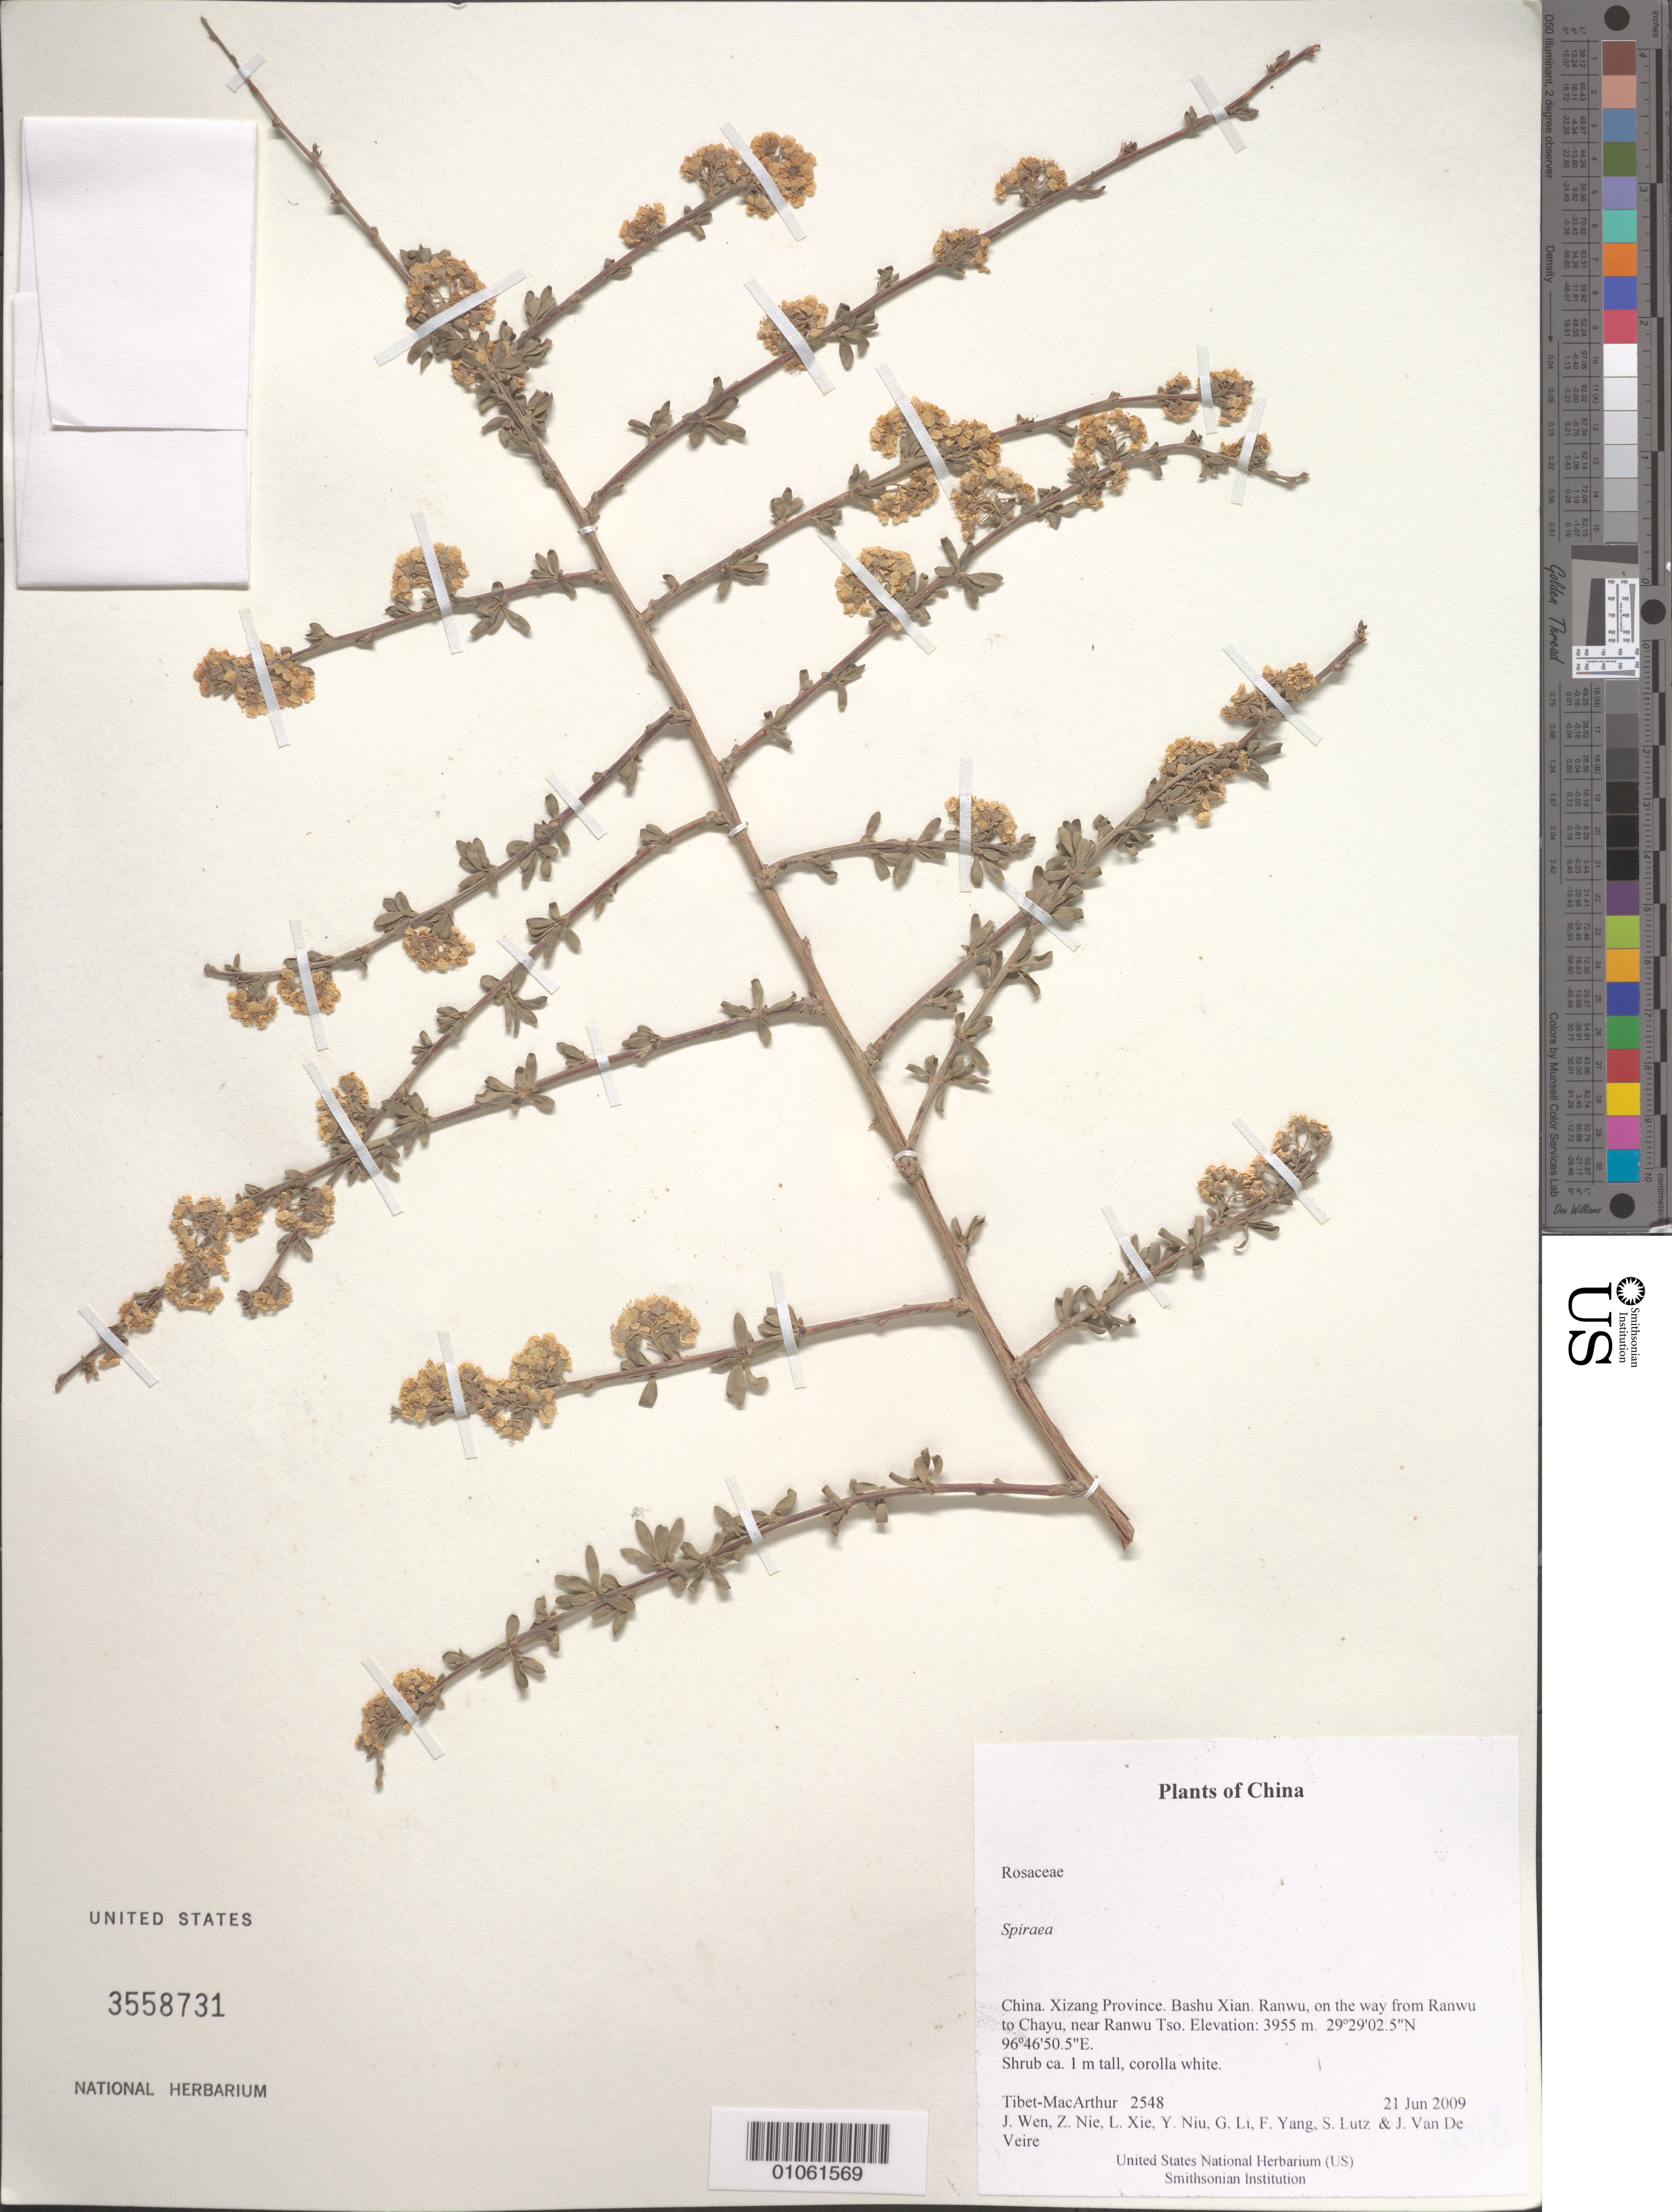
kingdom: Plantae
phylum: Tracheophyta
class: Magnoliopsida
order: Rosales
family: Rosaceae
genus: Spiraea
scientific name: Spiraea sp.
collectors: Tibet-MacArthur, J. Wen, Z. Nie, L. Xie, Y. Niu, G. Li, F. Yang, S. Lutz & J. Van De Veire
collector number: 2548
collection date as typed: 21 Jun 2009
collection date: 2009-06-21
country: China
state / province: Xizang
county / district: Bashu Xian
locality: Ranwu, on the way from Ranwu to Chayu, near Ranwu Tso.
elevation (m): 3955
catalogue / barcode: US 3558731